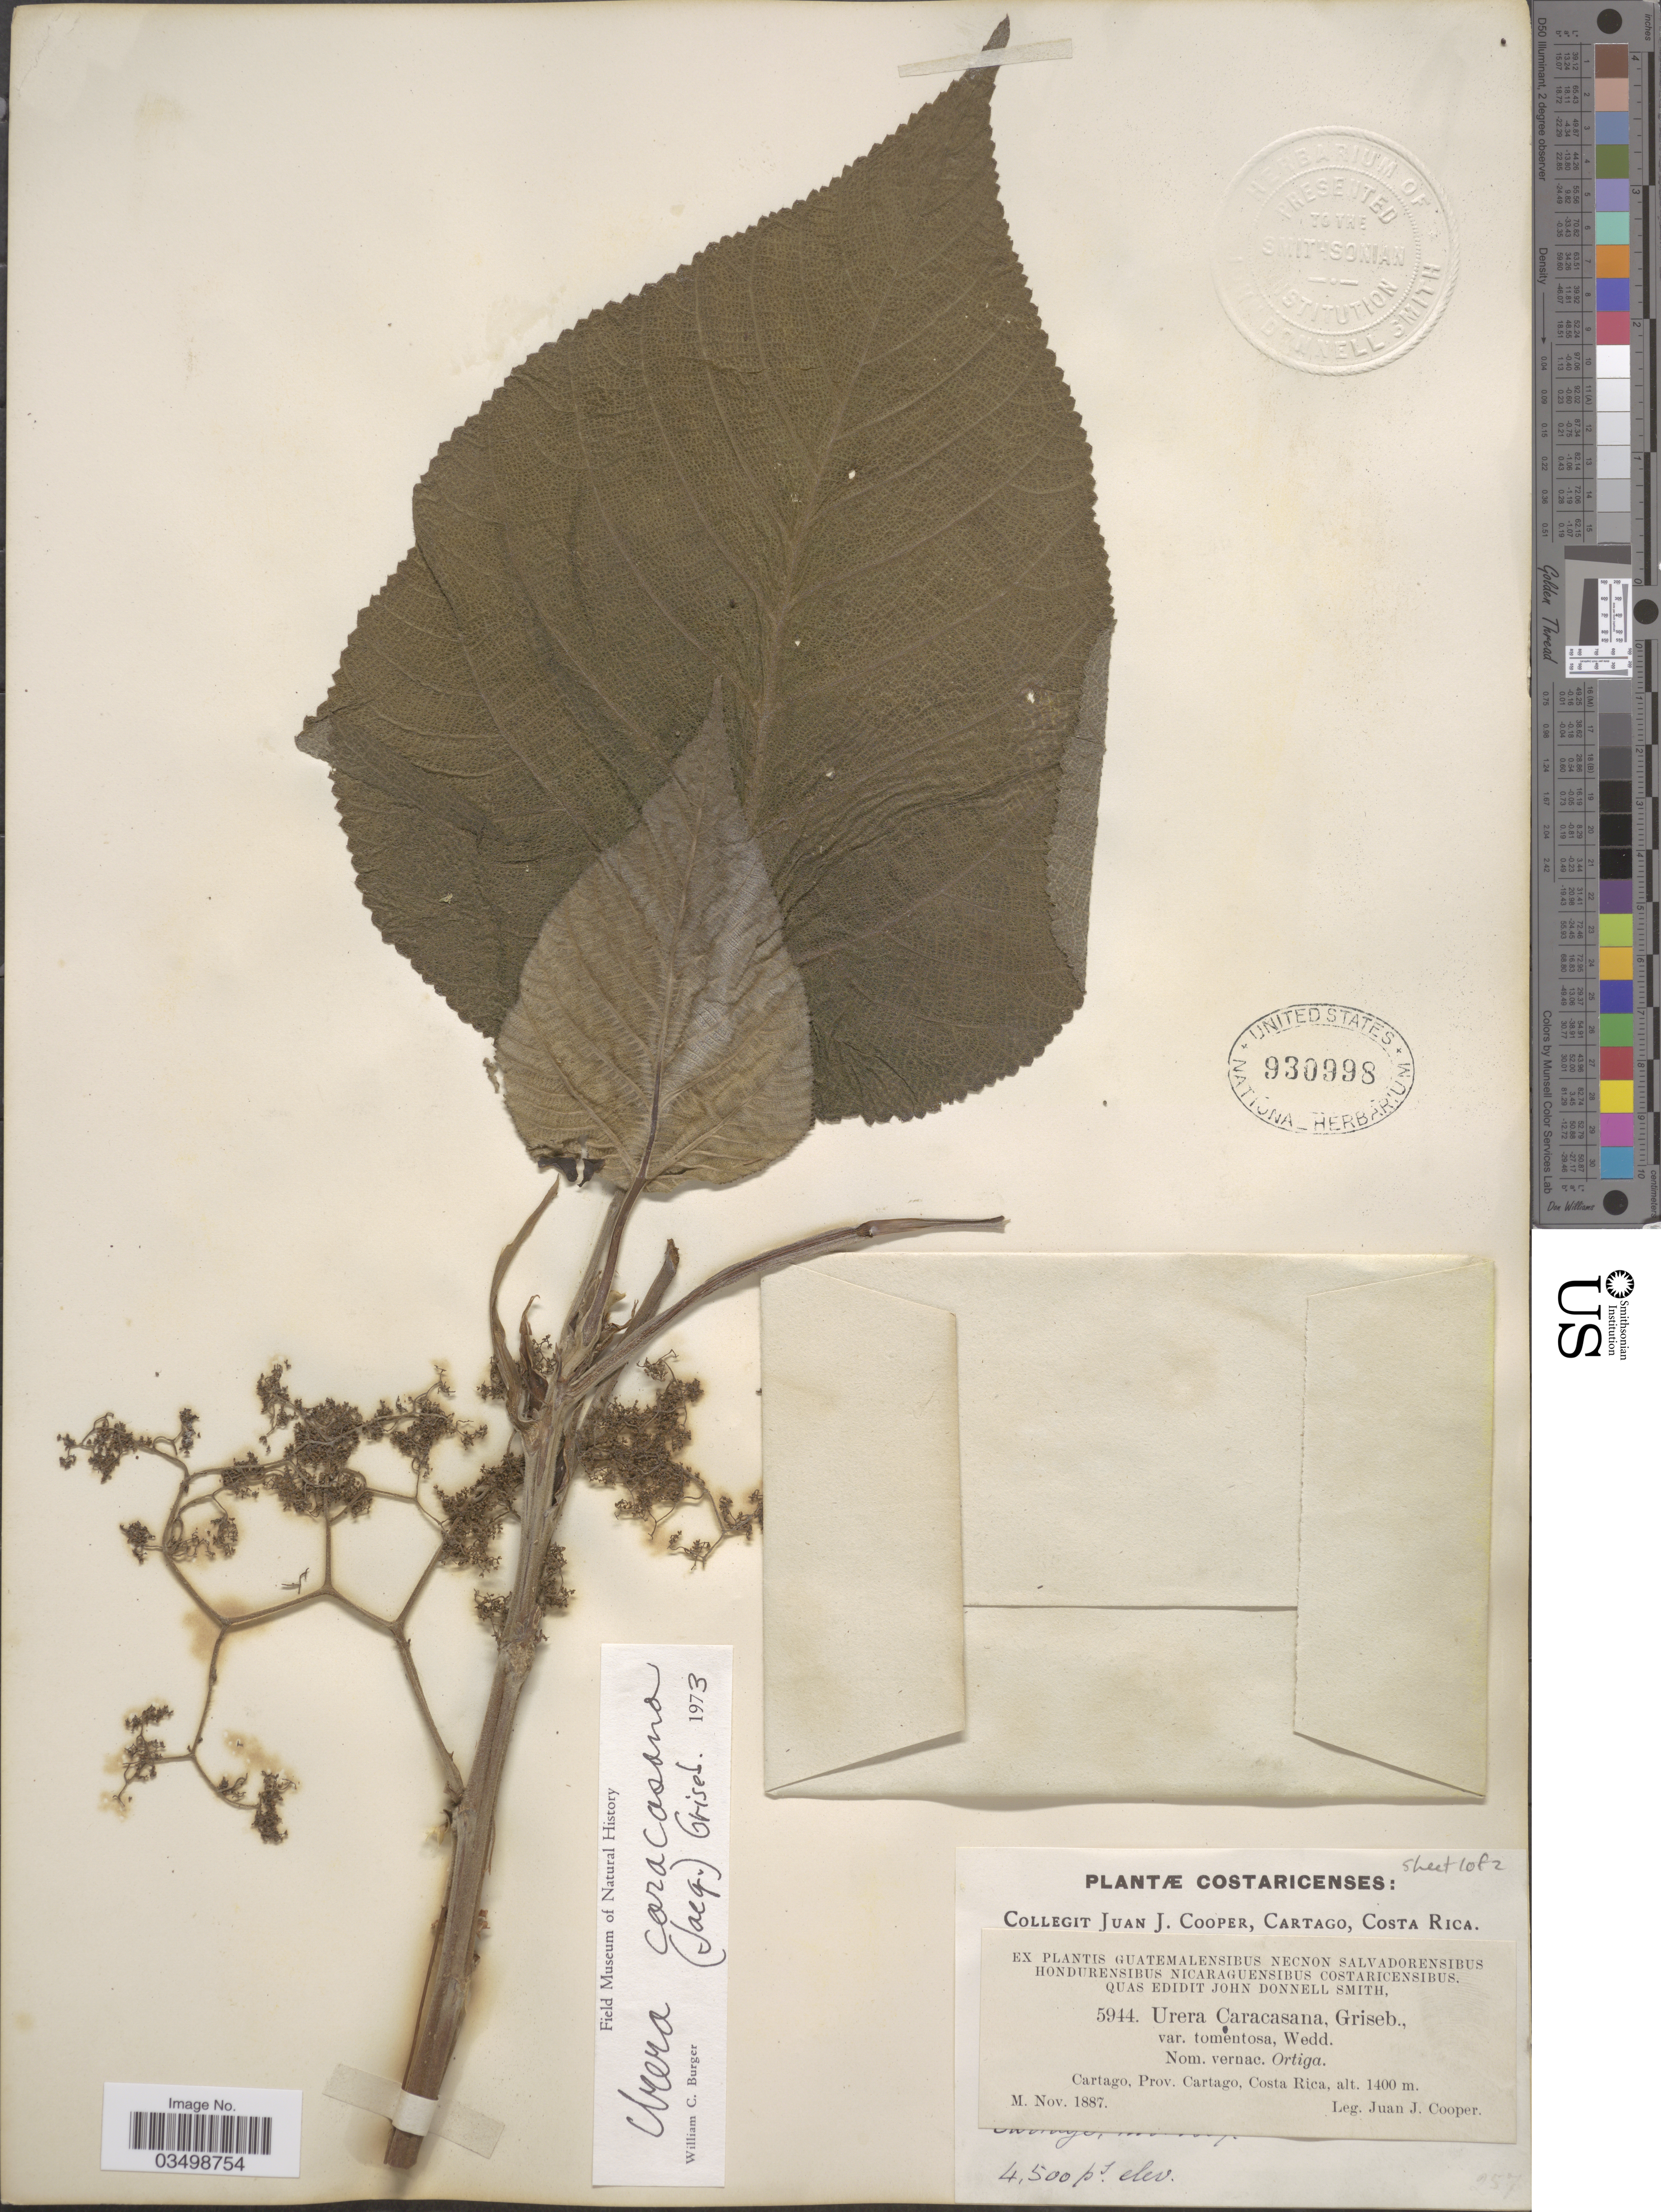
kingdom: Plantae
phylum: Tracheophyta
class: Magnoliopsida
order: Rosales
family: Urticaceae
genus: Urera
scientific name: Urera verrucosa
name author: (Liebm.) V.W. Steinm.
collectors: J. J. Cooper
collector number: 5944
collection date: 1887-11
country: Costa Rica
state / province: Cartago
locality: Cartago.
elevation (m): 1400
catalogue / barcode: US 930998